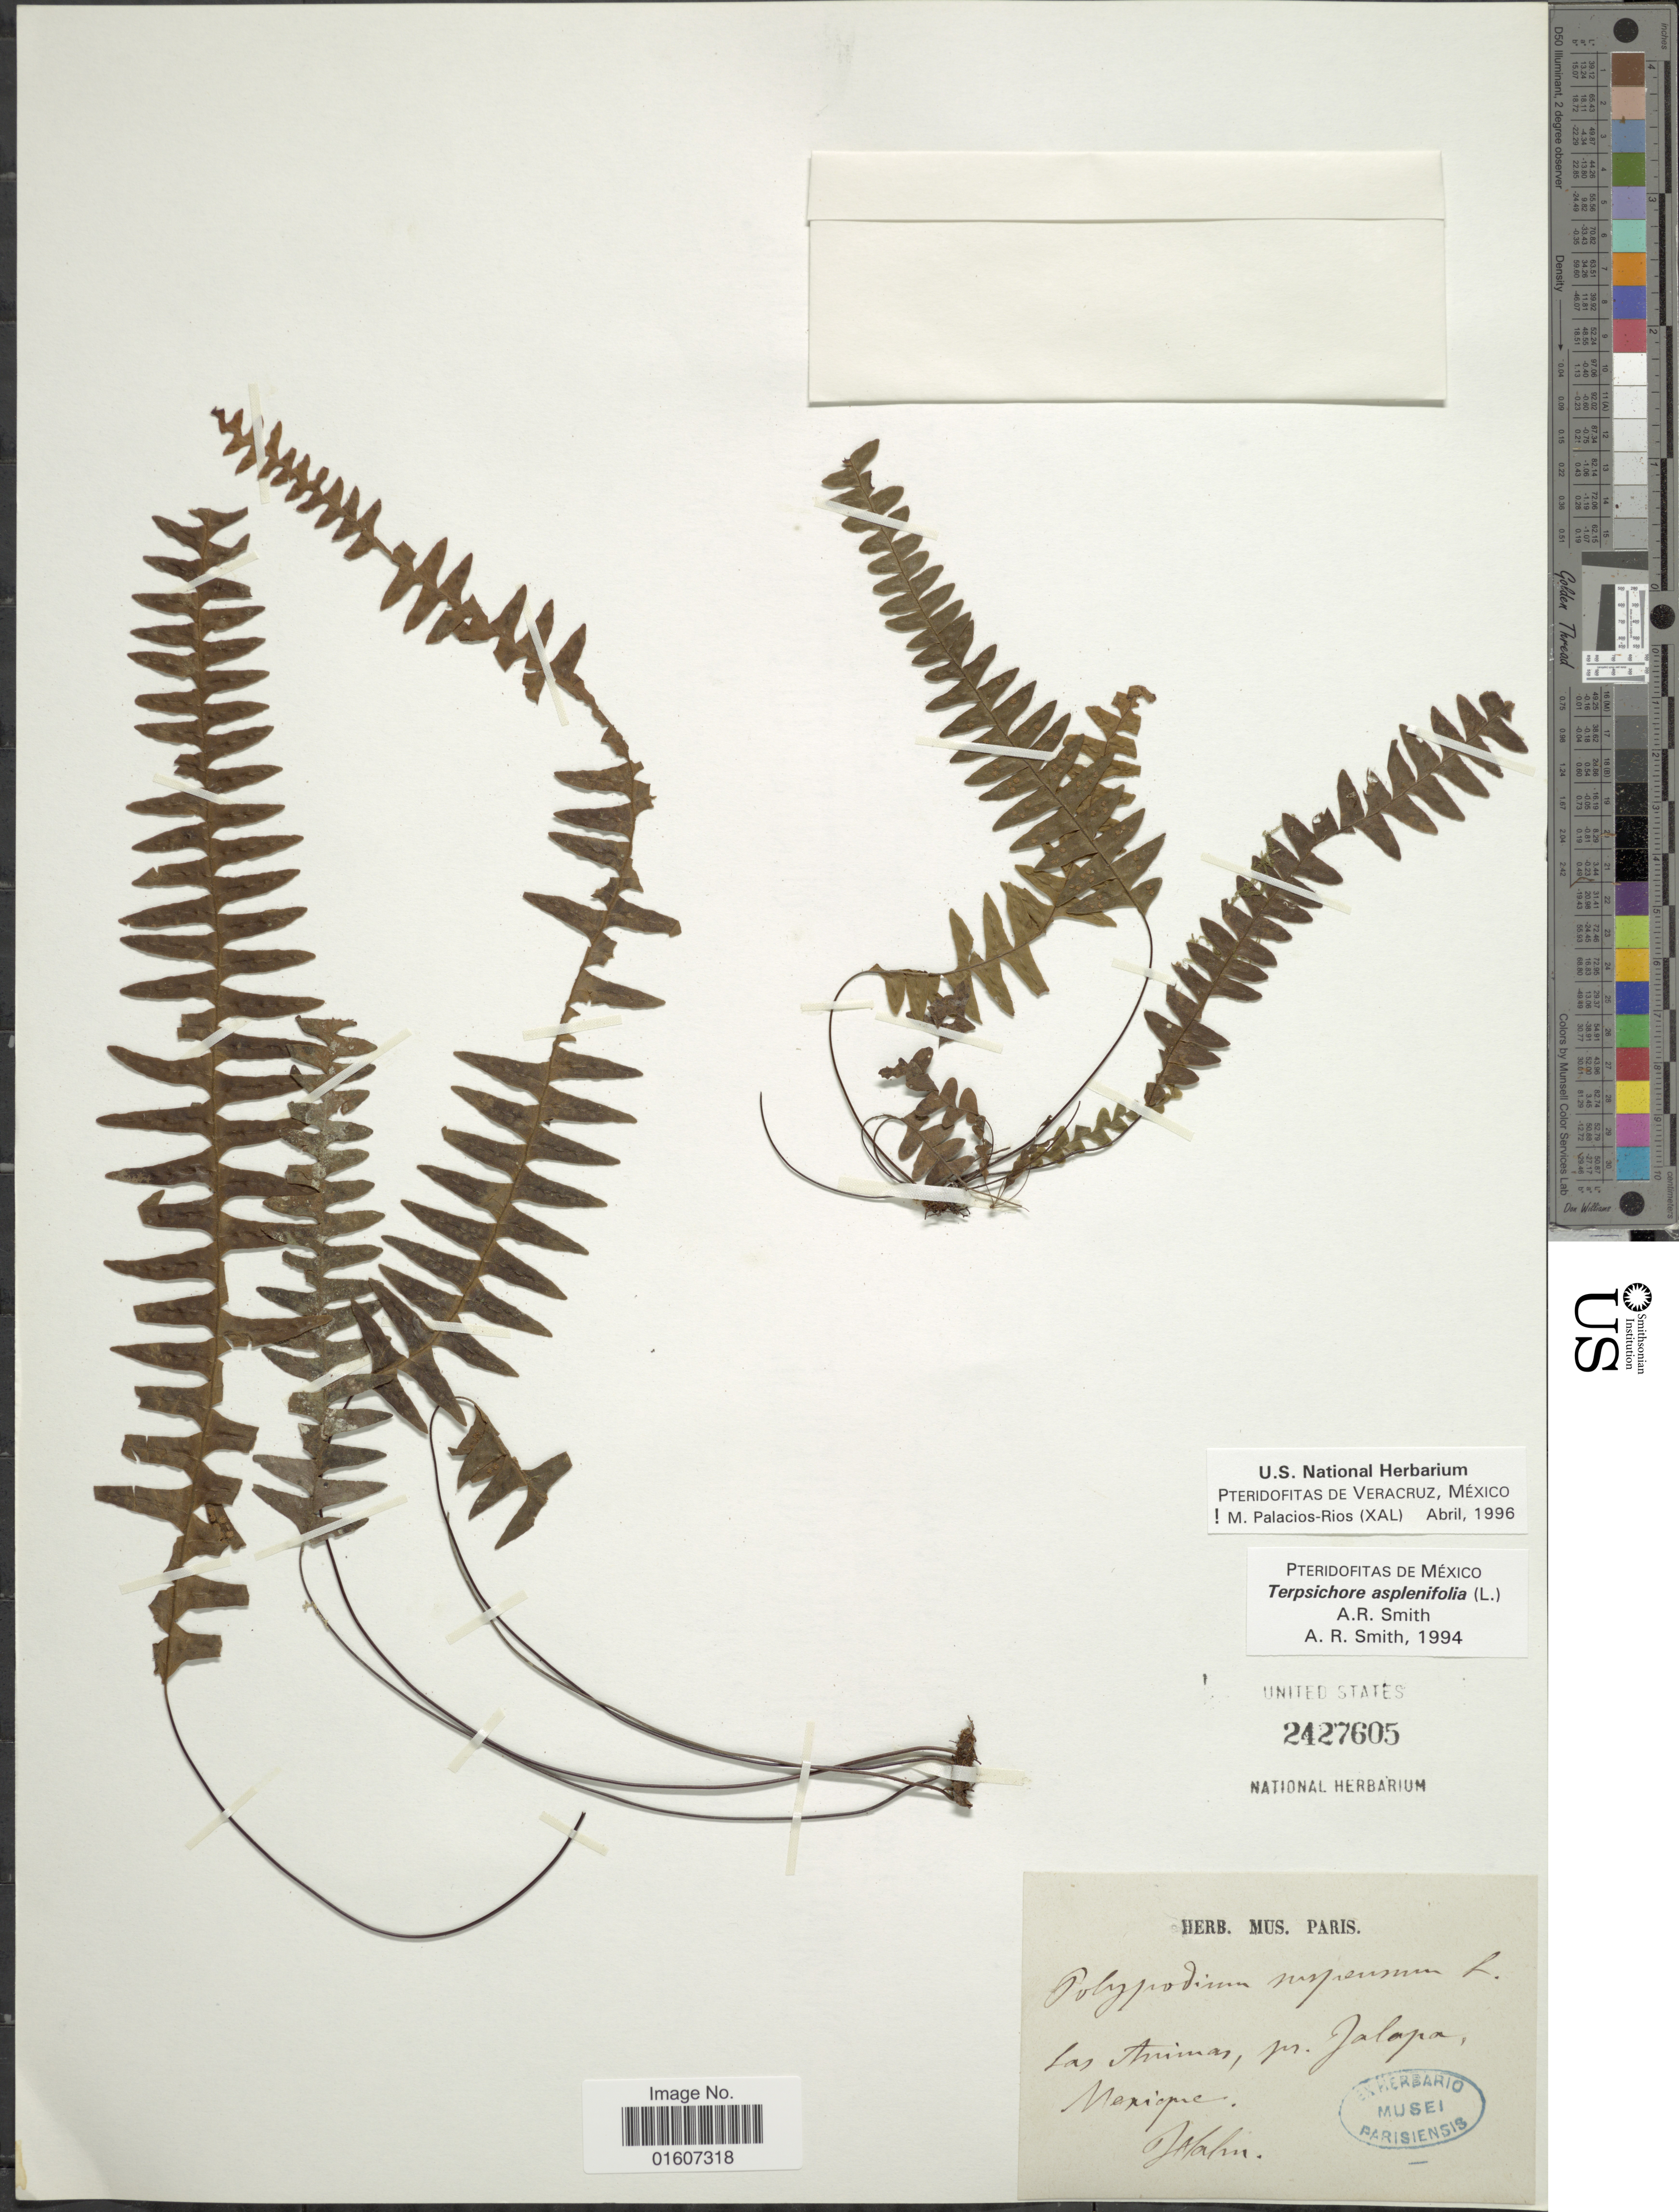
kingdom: Plantae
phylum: Tracheophyta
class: Polypodiopsida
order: Polypodiales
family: Polypodiaceae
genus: Terpsichore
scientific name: Terpsichore asplenifolia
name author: (L.) A.R. Sm.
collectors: J. Jahn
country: Mexico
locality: Las Amimas, pr. Jalapa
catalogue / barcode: US 2427605